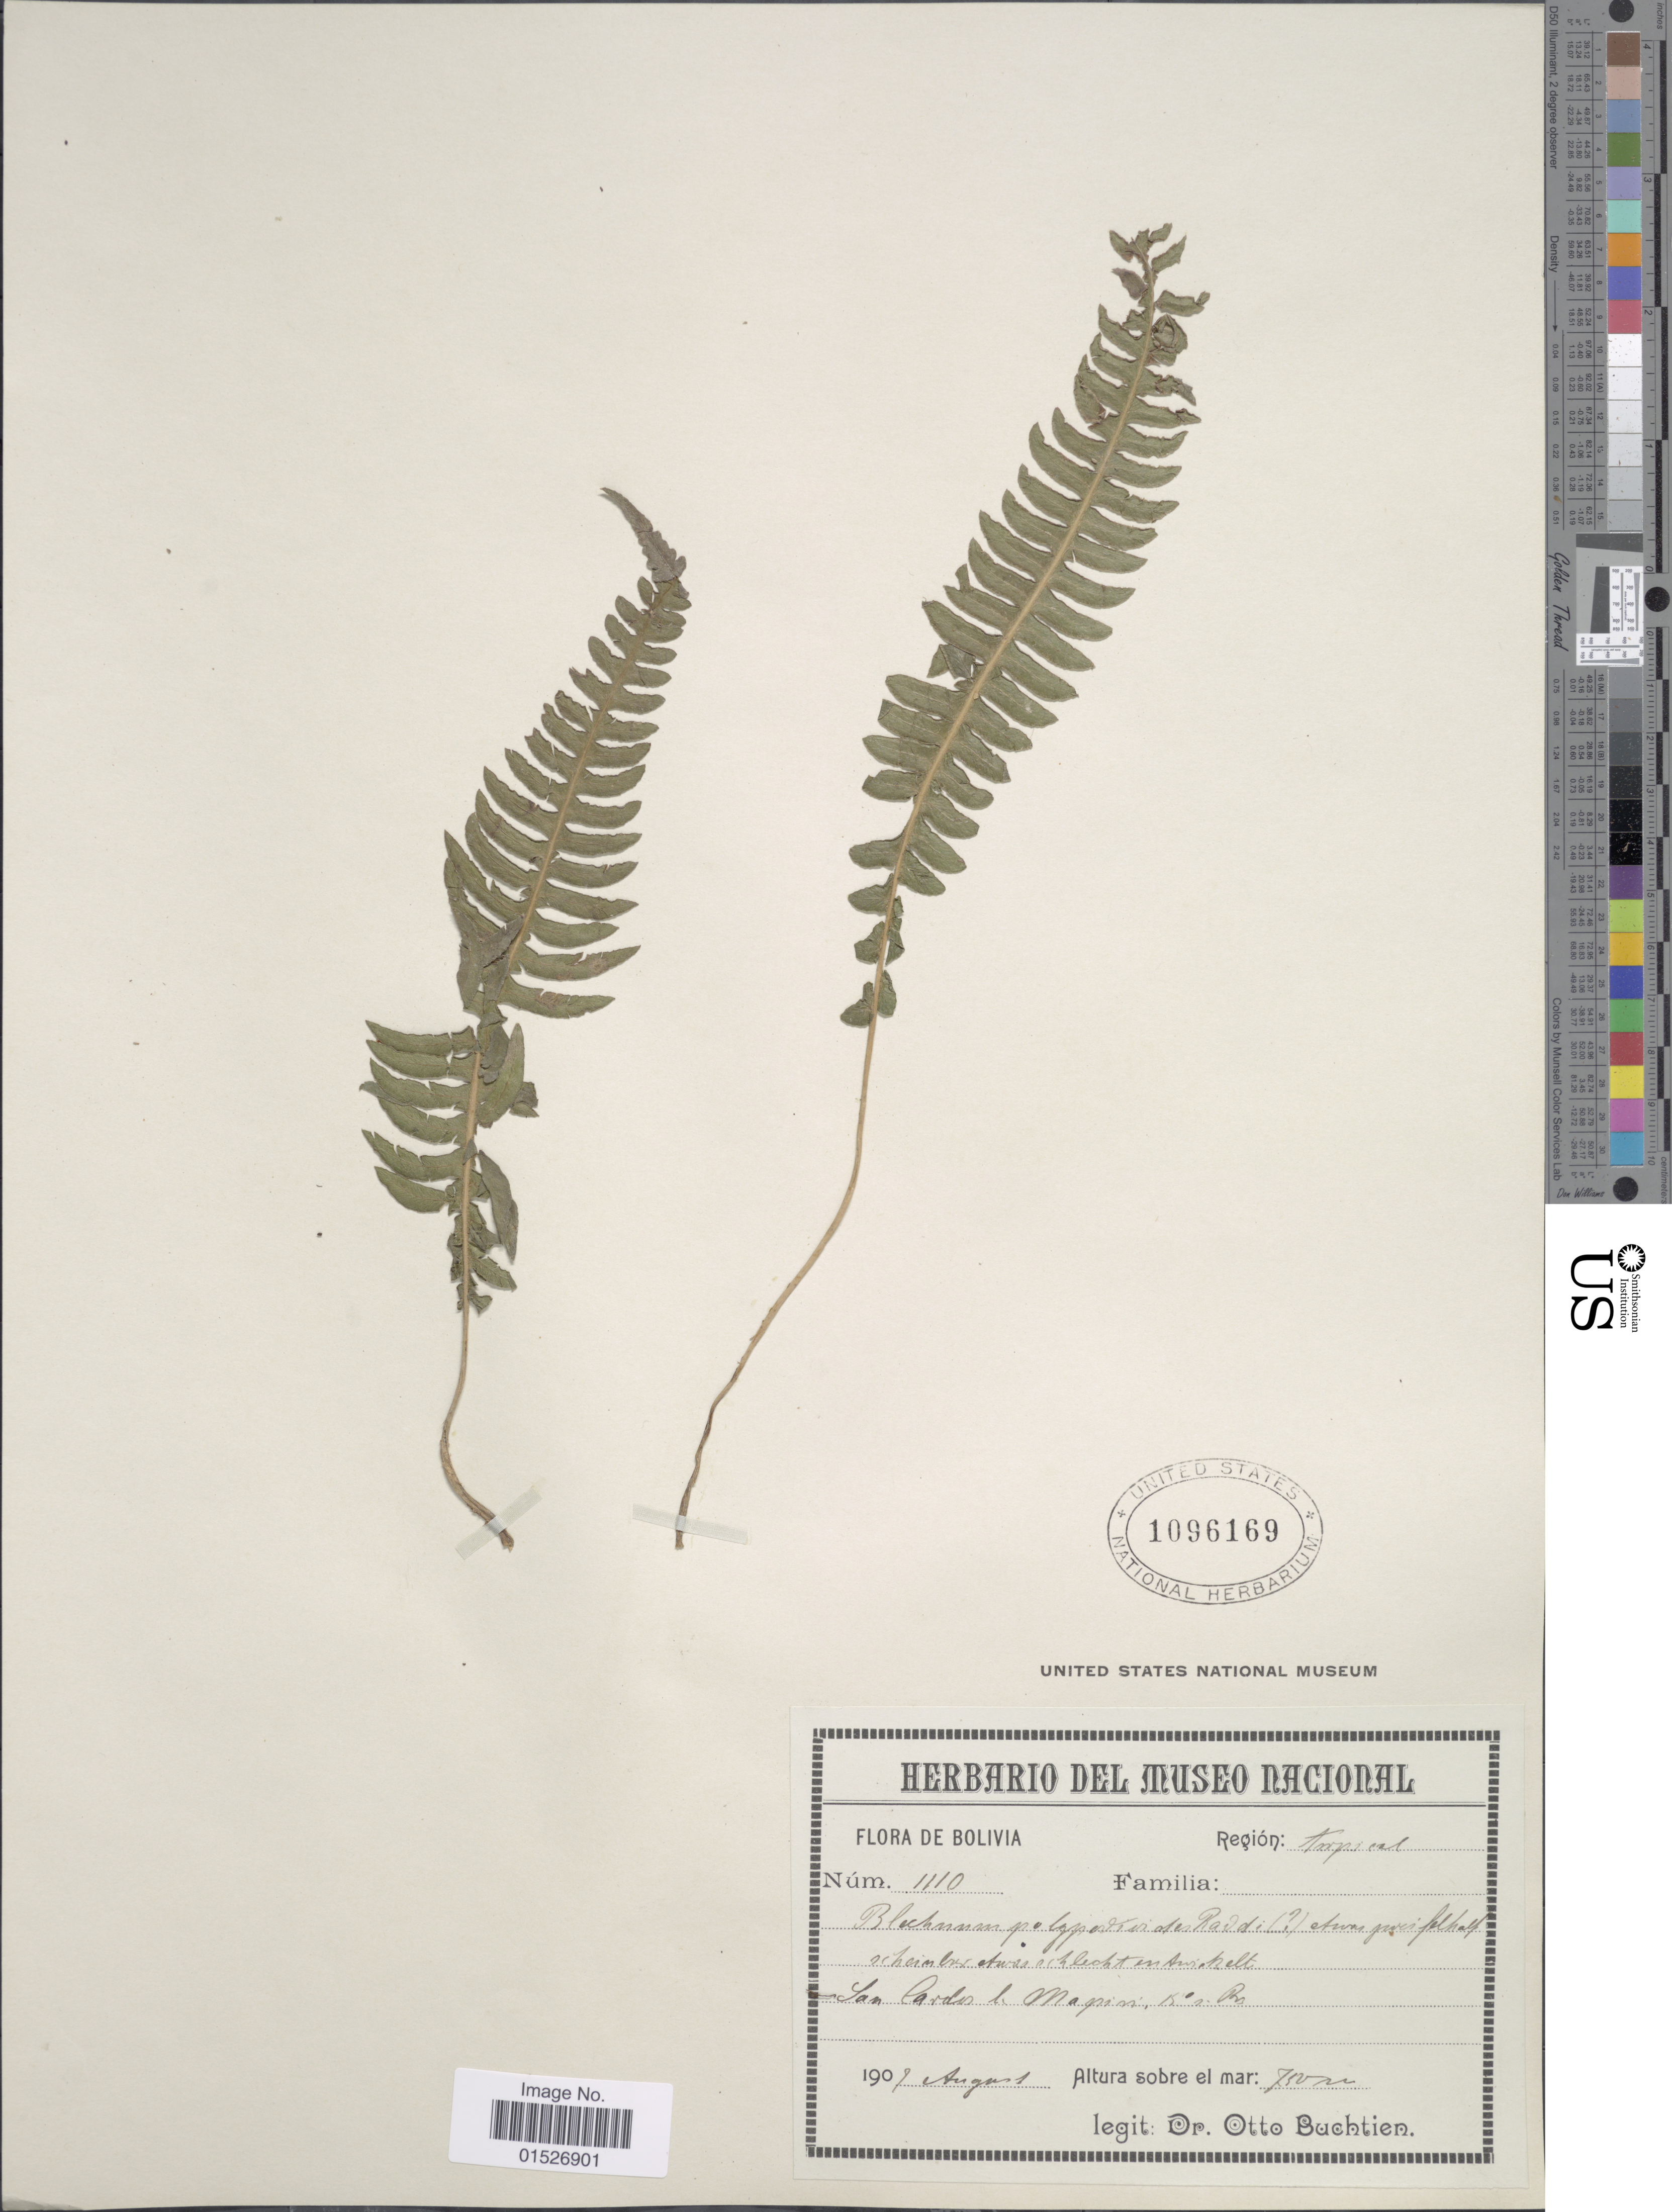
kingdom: Plantae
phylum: Tracheophyta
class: Polypodiopsida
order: Polypodiales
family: Blechnaceae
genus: Blechnum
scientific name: Blechnum polypodioides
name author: Raddi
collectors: O. Buchtien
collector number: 1110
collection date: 1909-08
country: Bolivia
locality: Region: Tropical. San Carlos l. Mapiri, 15° s. Br.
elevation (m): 750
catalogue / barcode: US 1096169